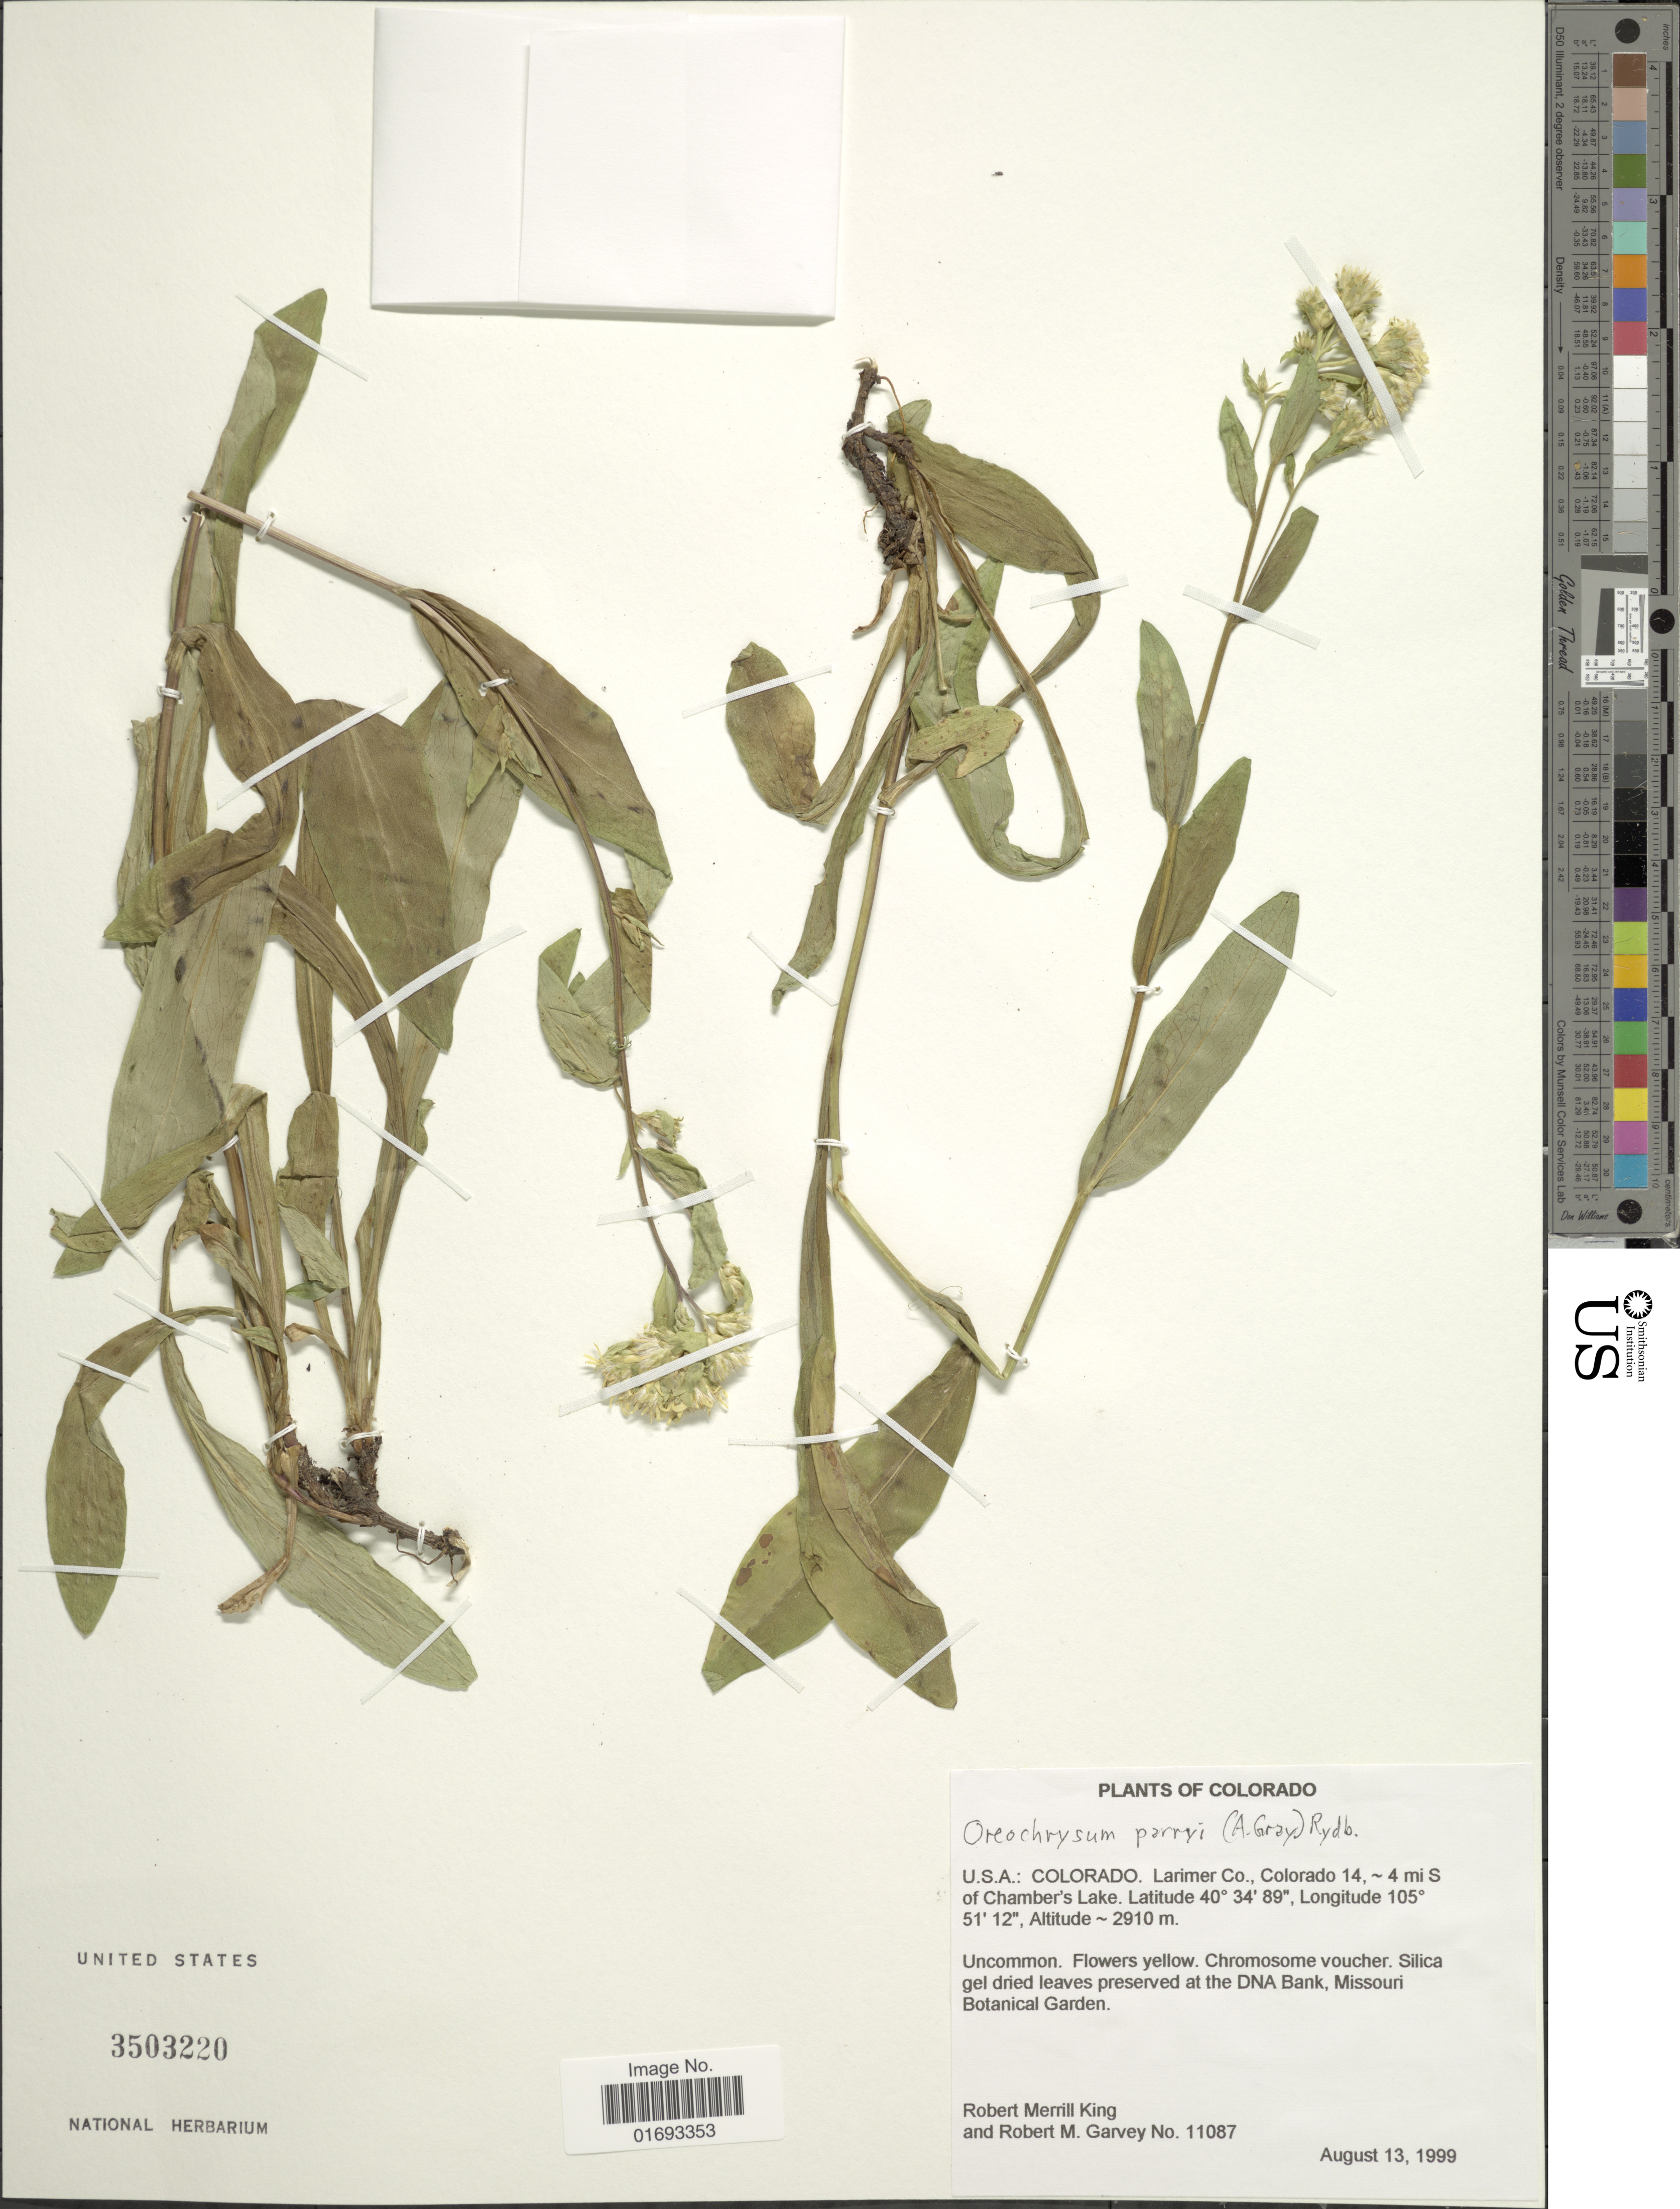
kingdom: Plantae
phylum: Tracheophyta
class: Magnoliopsida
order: Asterales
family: Asteraceae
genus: Oreochrysum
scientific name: Oreochrysum parryi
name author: (A. Gray) Rydb.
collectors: R. M. King & R. Garvey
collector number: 11087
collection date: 1999-08-13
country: United States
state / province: Colorado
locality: Larimer Co., Colorado 14, 4 mi S of Chamber's Lake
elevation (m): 2910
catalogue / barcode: US 3503220